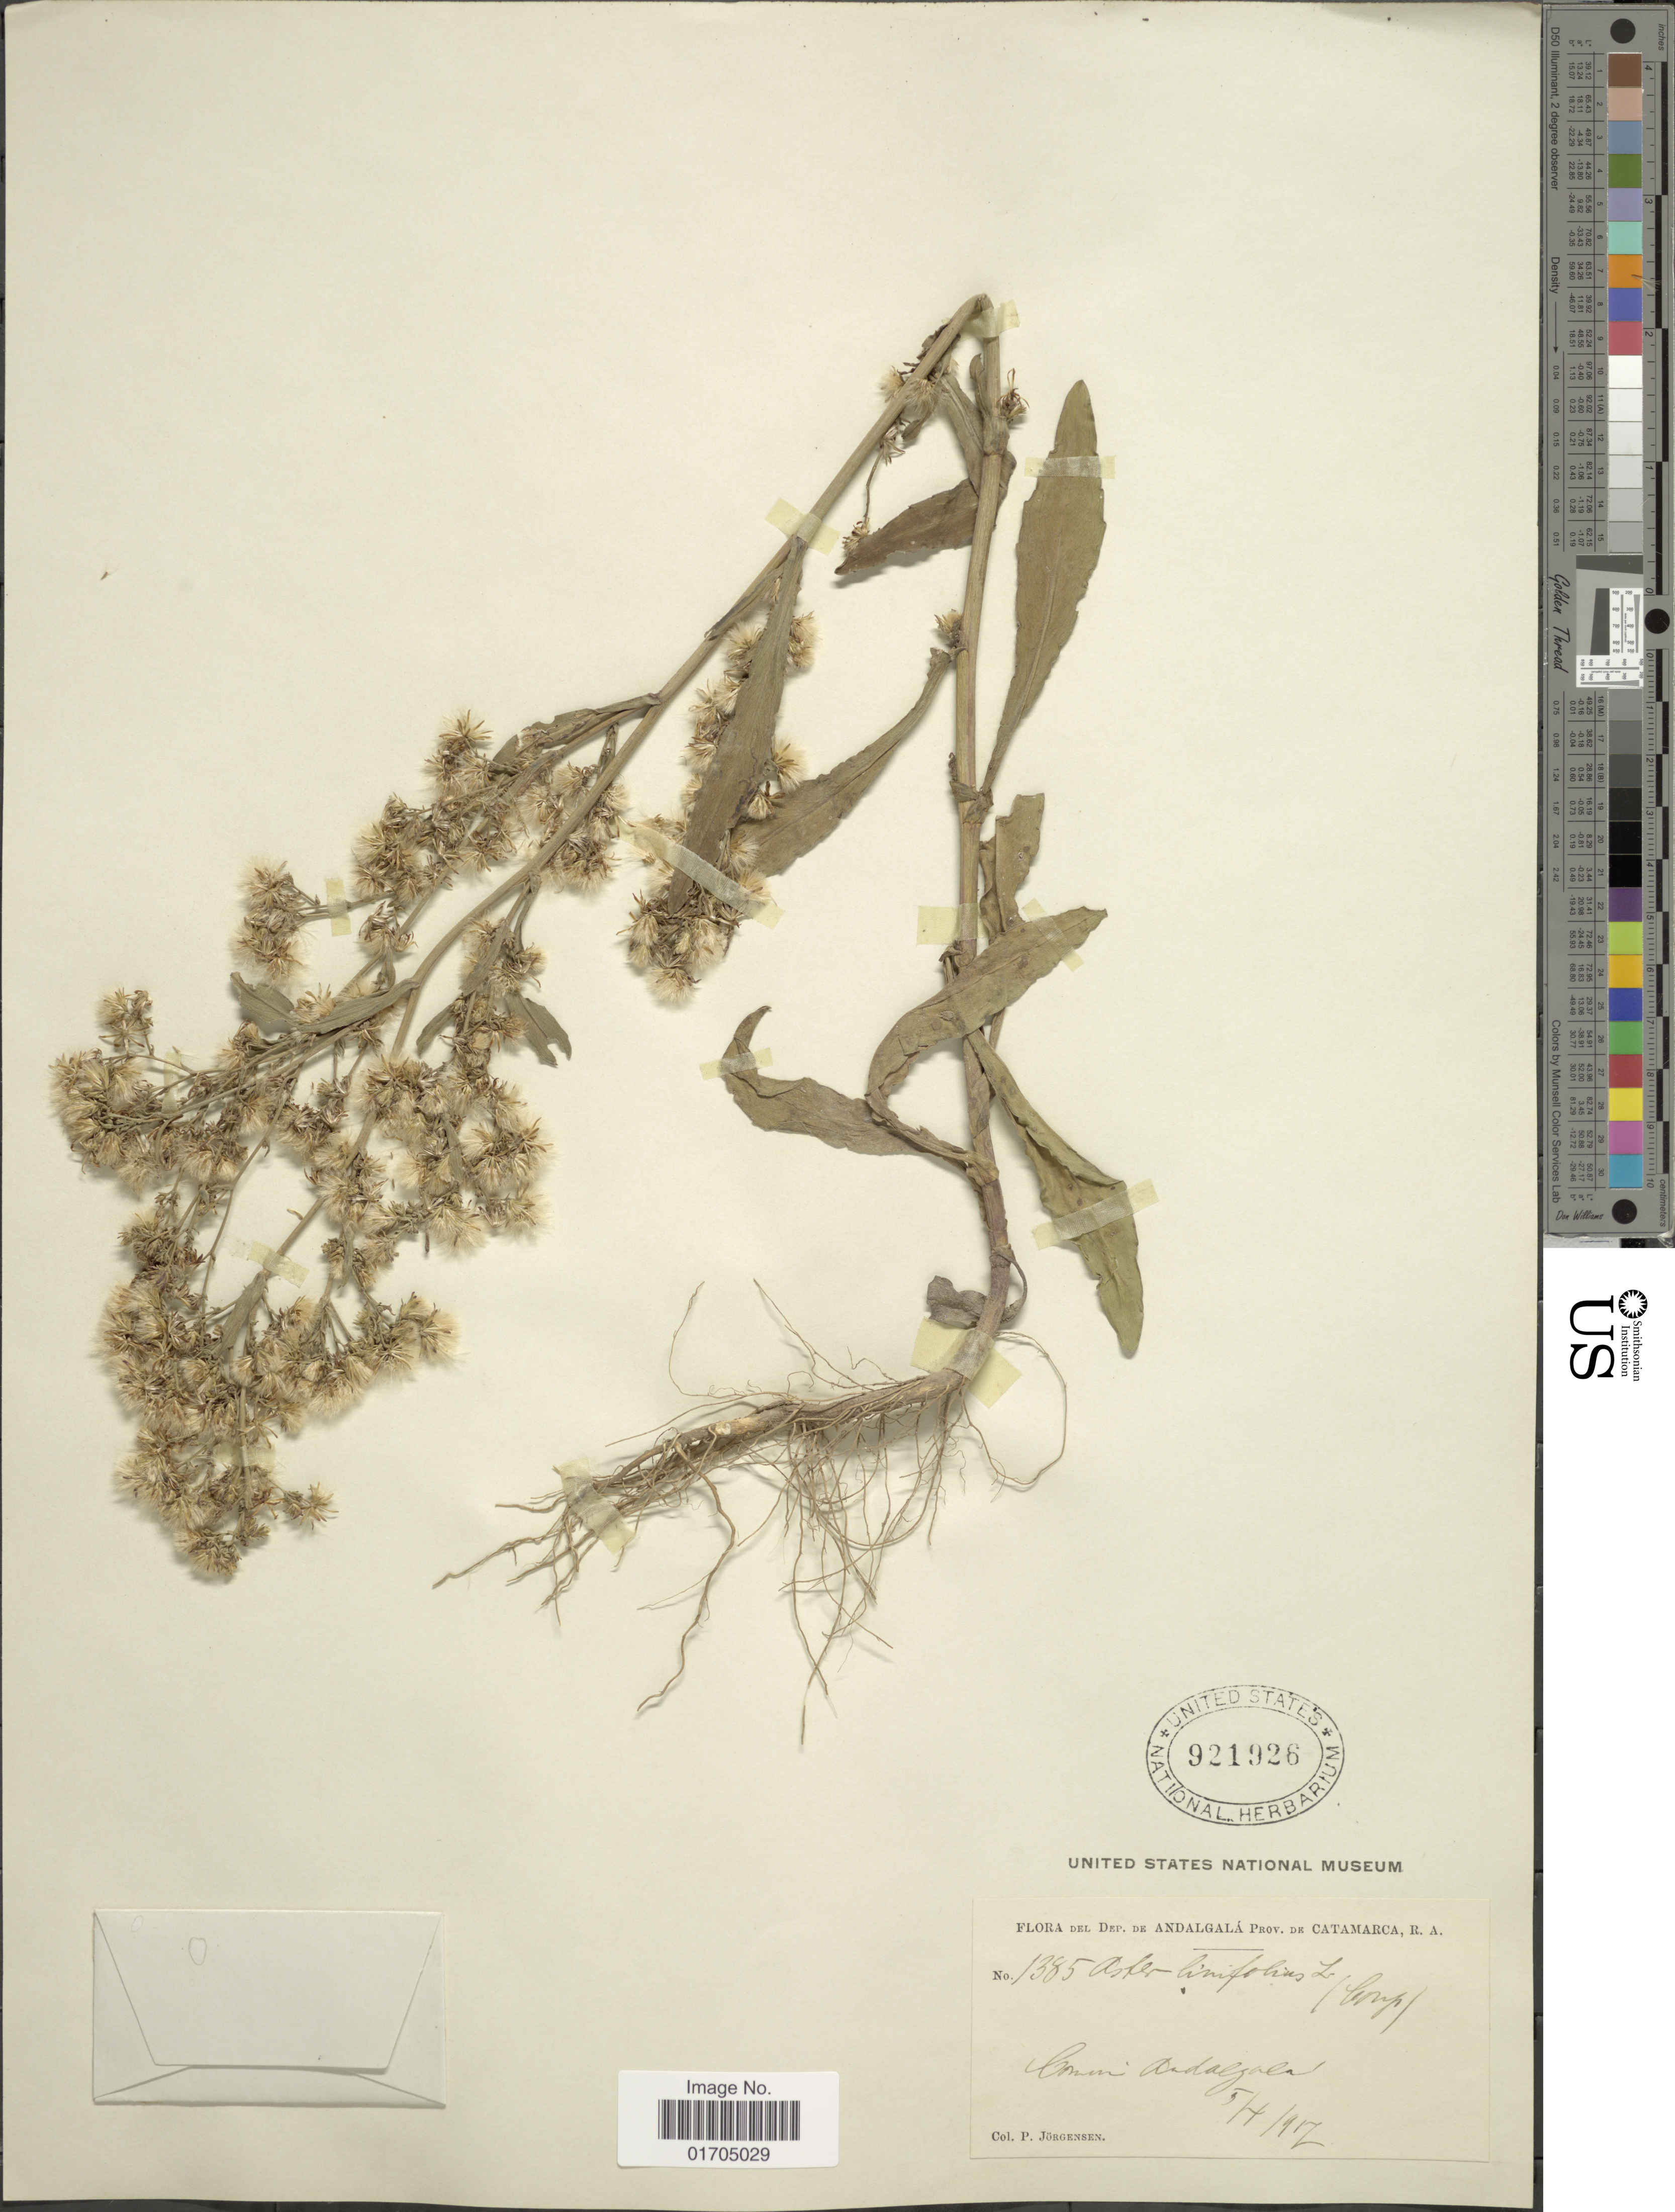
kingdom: Plantae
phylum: Tracheophyta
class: Magnoliopsida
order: Asterales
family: Asteraceae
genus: Symphyotrichum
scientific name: Symphyotrichum squamatum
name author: (Spreng.) G.L. Nesom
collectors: P. Jörgensen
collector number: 1385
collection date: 1917-04-05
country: Argentina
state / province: Catamarca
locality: Del Dep. de Andalgalá, R. A., Comin Andalgala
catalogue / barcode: US 921926